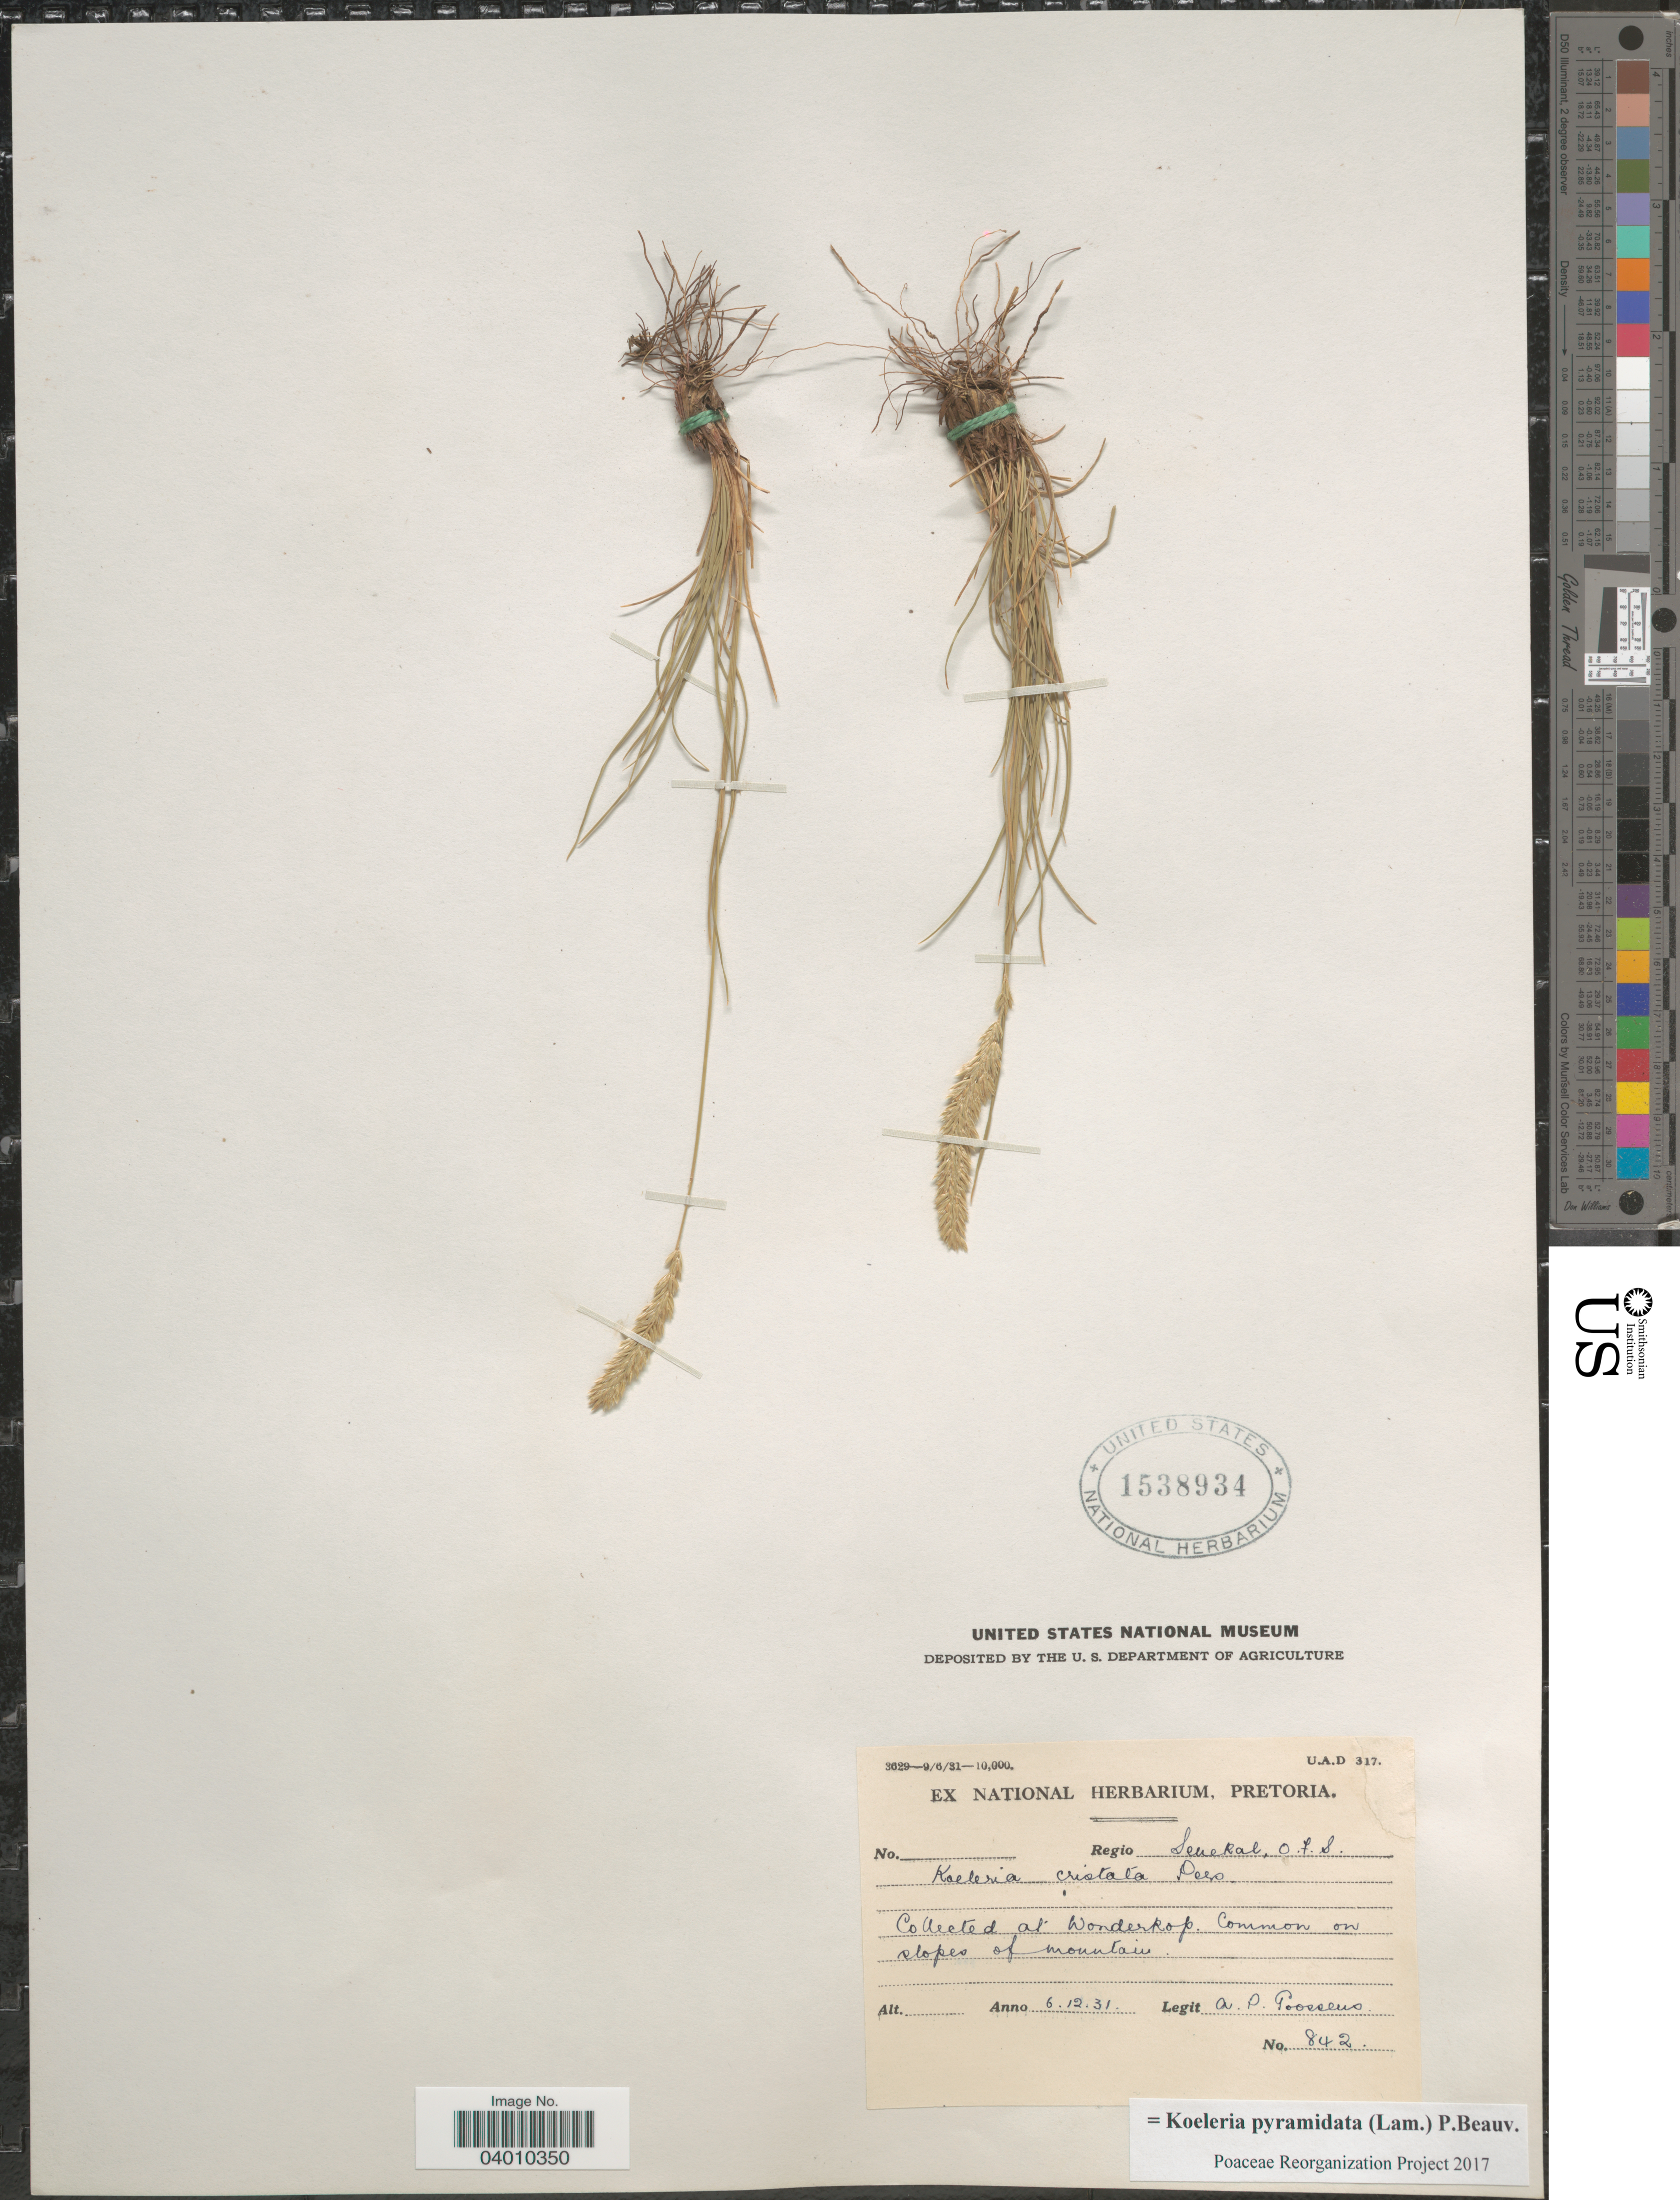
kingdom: Plantae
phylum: Tracheophyta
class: Liliopsida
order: Poales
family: Poaceae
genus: Koeleria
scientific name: Koeleria pyramidata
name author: (Lam.) P. Beauv.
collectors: A. P. G. Goossens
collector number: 842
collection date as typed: Transcribed d/m/y: 6/12/31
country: South Africa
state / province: Free State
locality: Regio Senekal, O.F.S. Wonderkop. On slopes of the mountain.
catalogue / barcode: US 1538934